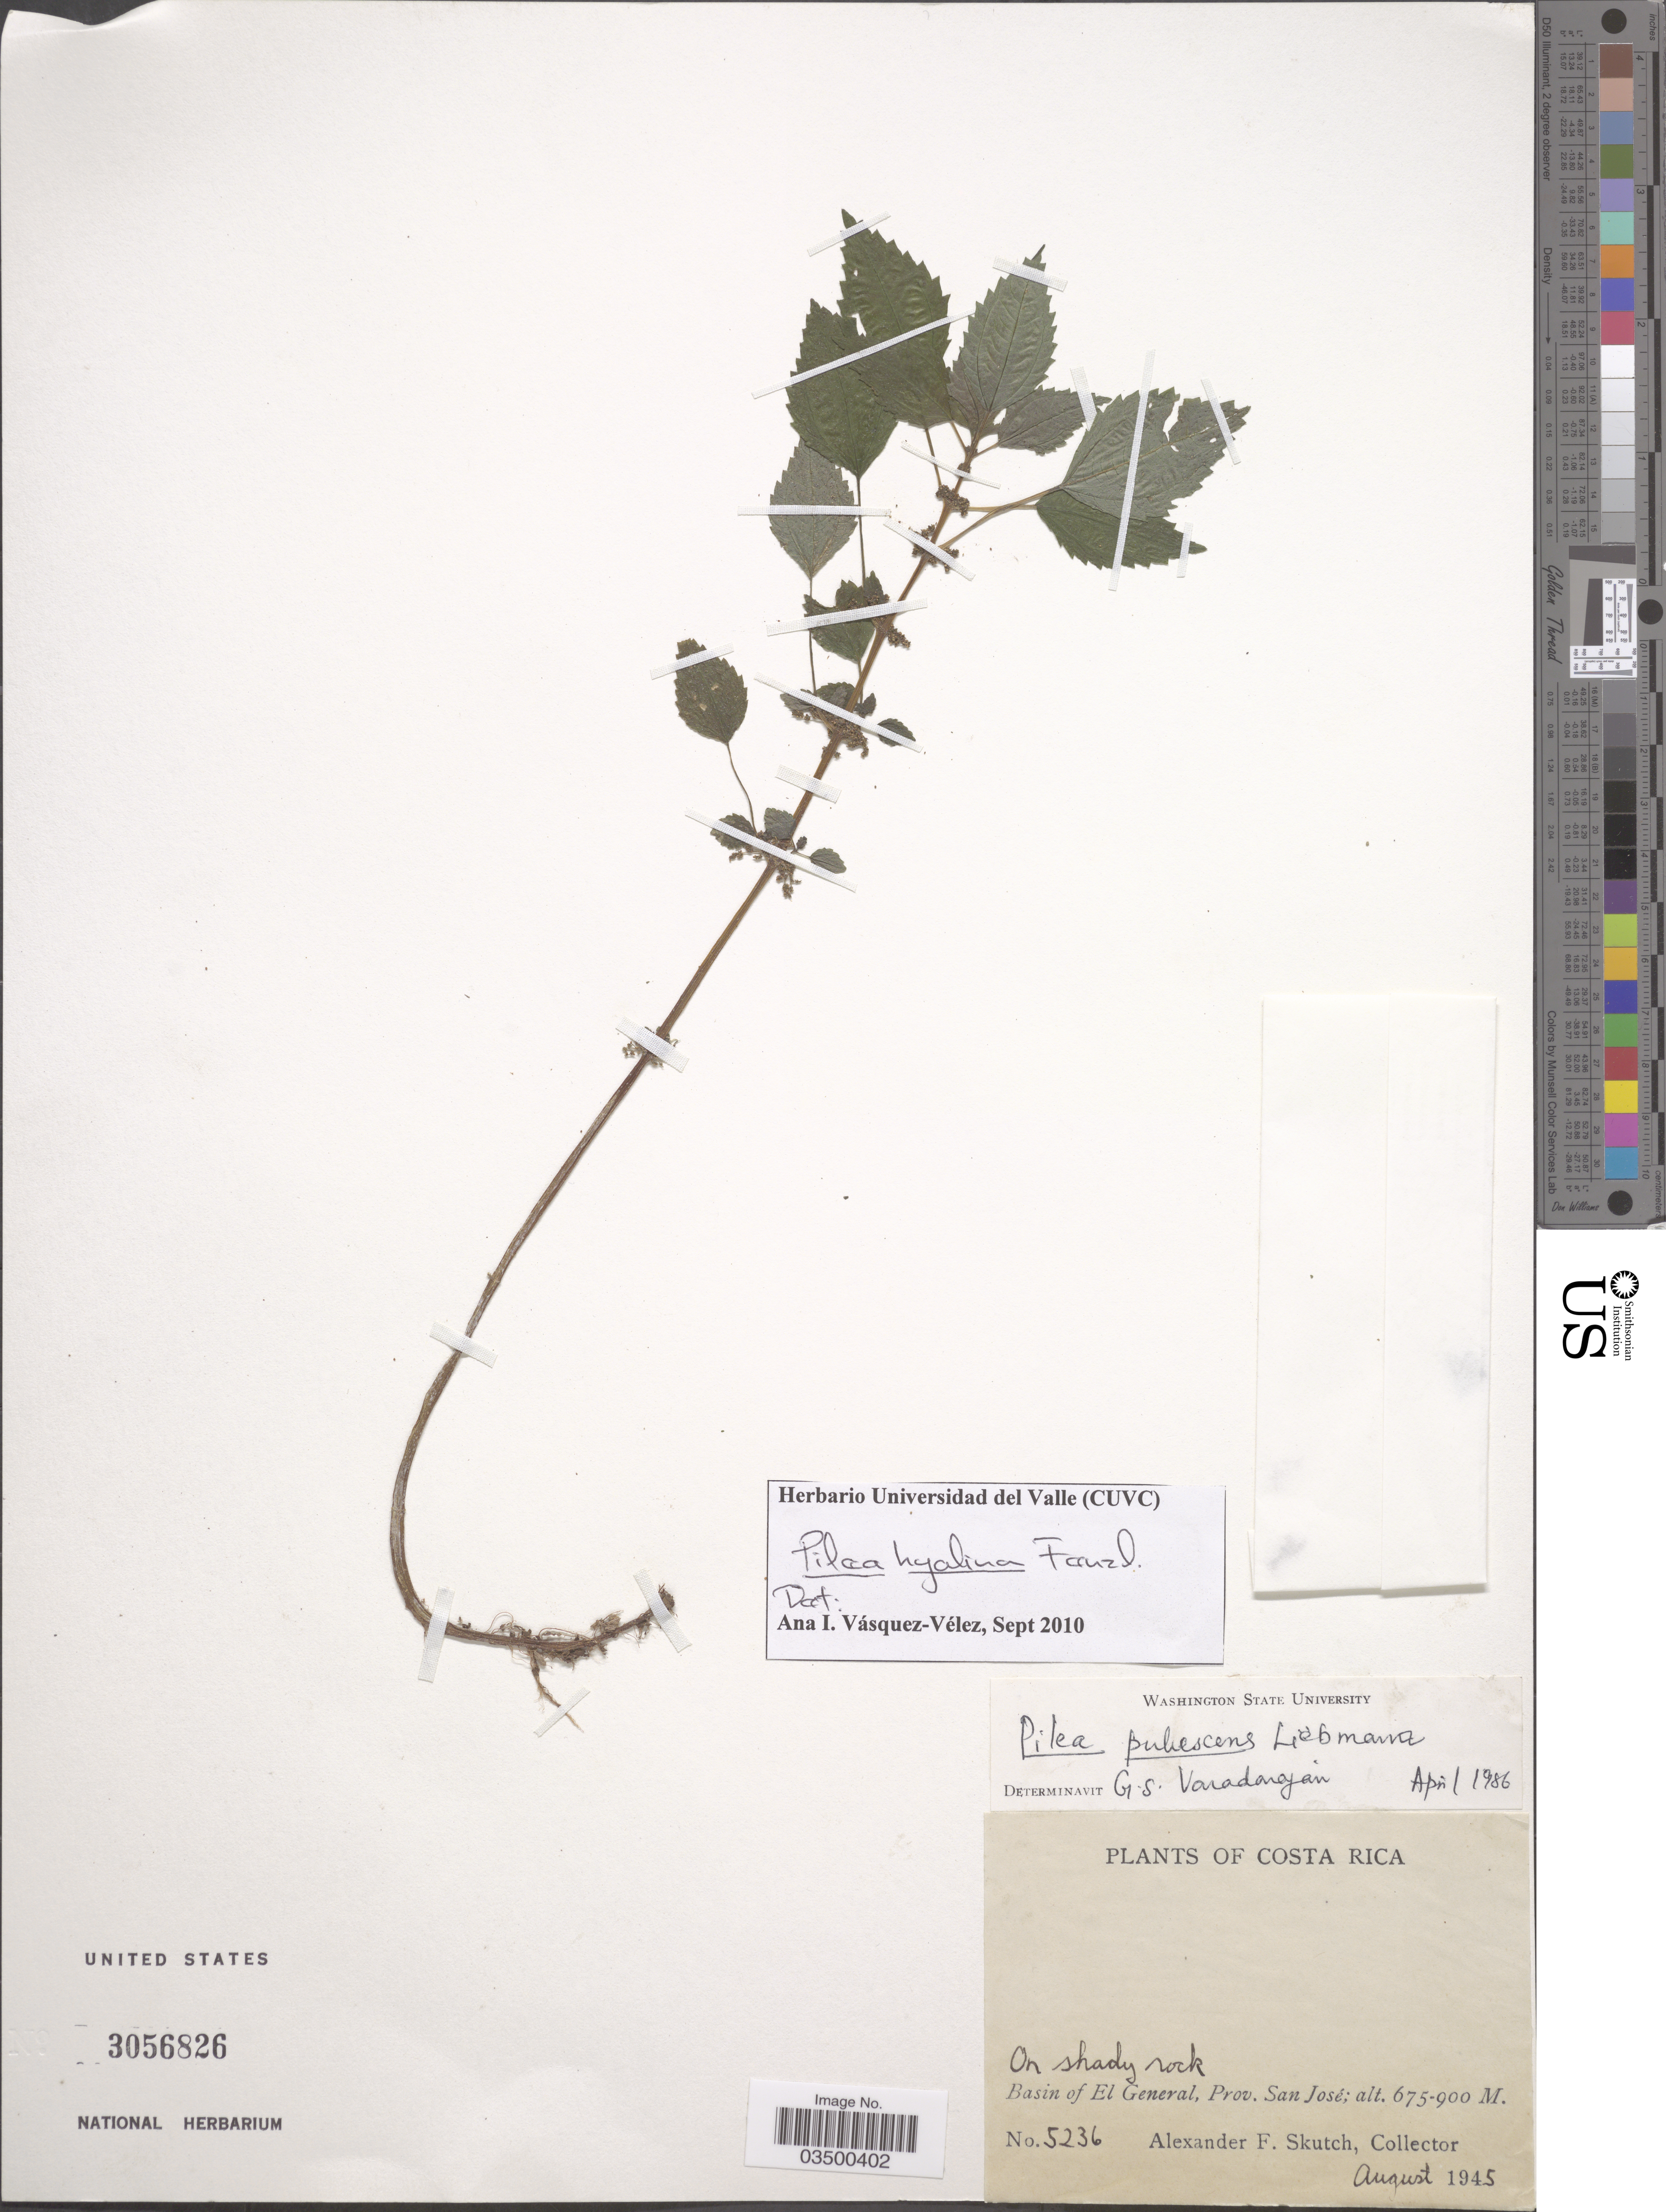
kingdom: Plantae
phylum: Tracheophyta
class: Magnoliopsida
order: Rosales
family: Urticaceae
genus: Pilea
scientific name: Pilea hyalina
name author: Fenzl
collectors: A. F. Skutch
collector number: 5236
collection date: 1945-08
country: Costa Rica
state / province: San José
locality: Basin of El General.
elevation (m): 675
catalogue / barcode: US 3056826